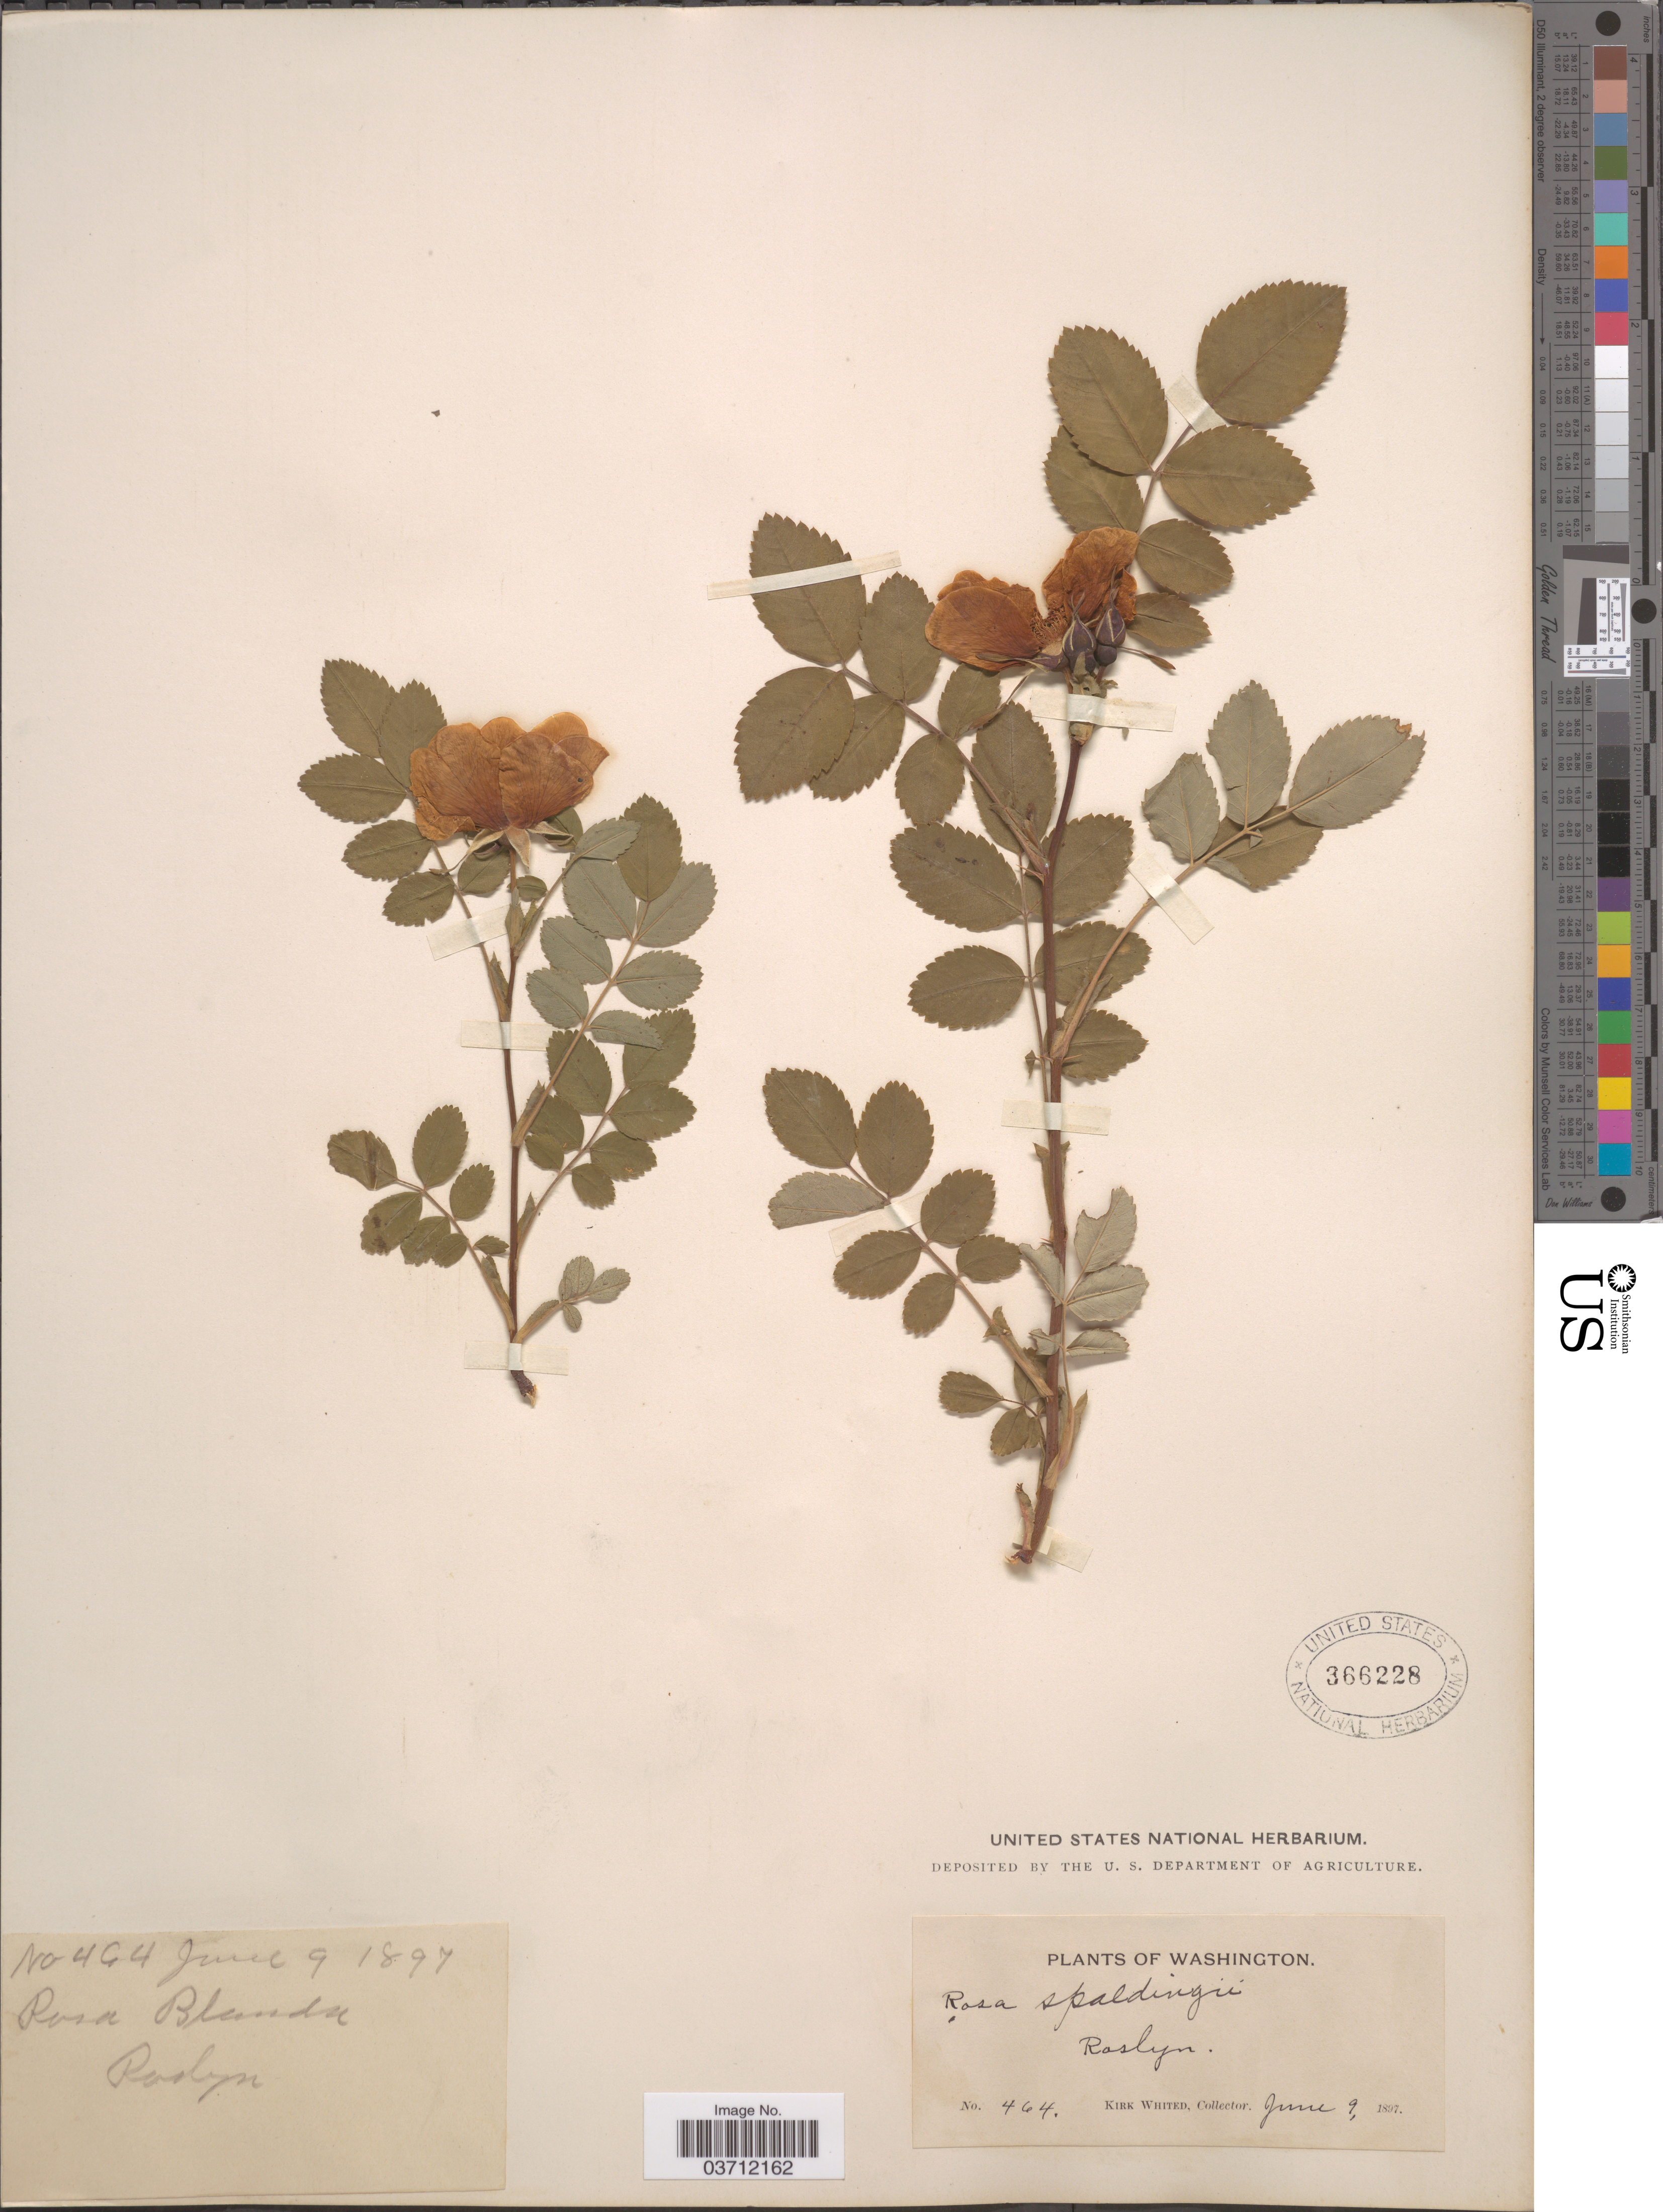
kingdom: Plantae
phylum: Tracheophyta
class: Magnoliopsida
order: Rosales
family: Rosaceae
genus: Rosa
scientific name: Rosa spaldingii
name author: Crép. ex Rydb.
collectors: K. Whited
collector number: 464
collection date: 1897-06-09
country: United States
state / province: Washington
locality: Roslyn.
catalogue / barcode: US 366228